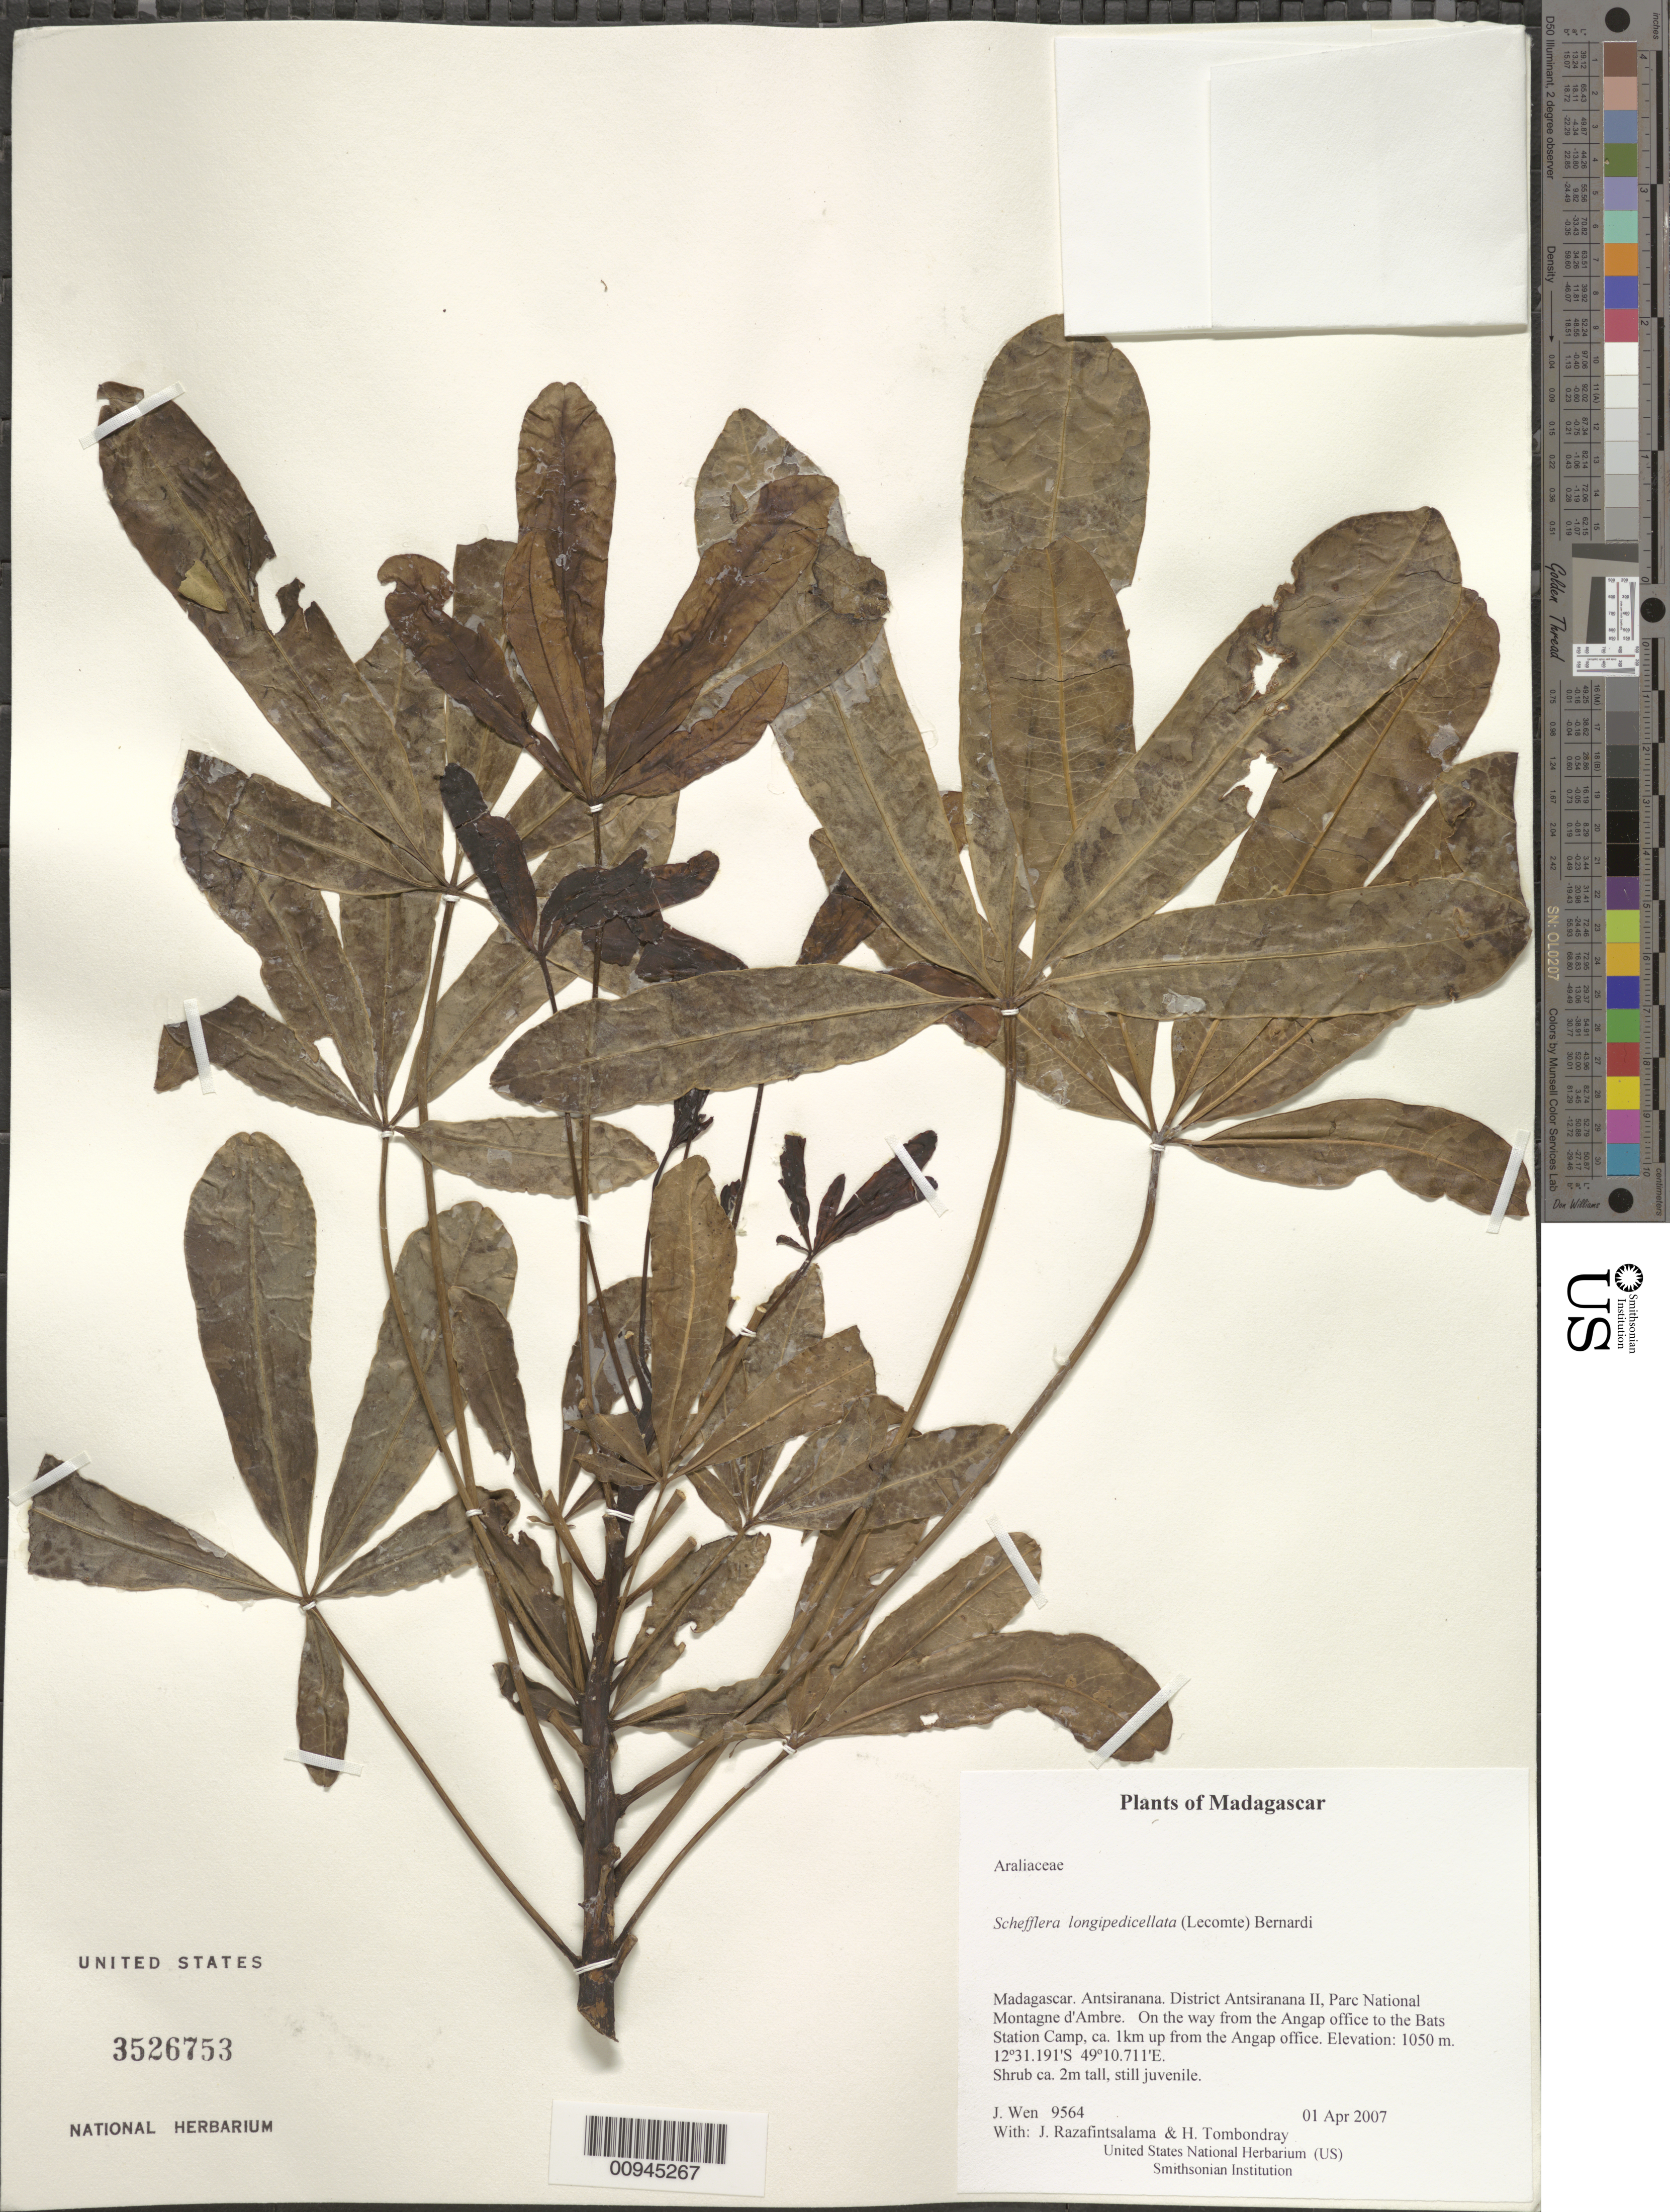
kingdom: Plantae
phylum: Tracheophyta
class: Magnoliopsida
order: Apiales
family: Araliaceae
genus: Schefflera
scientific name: Schefflera longipedicellata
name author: Bernardi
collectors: J. Wen, J. Razafintsalama & H. Tombondray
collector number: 9564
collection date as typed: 01 Apr 2007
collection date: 2007-04-01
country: Madagascar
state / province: Diana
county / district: Antsiranana II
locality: District Antsiranana II, Parc National Montagne d'Ambre. On the way from the Angap office to the Bats Station Camp, ca. 1km up from the Angap office.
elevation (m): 1050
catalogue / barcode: US 3526753